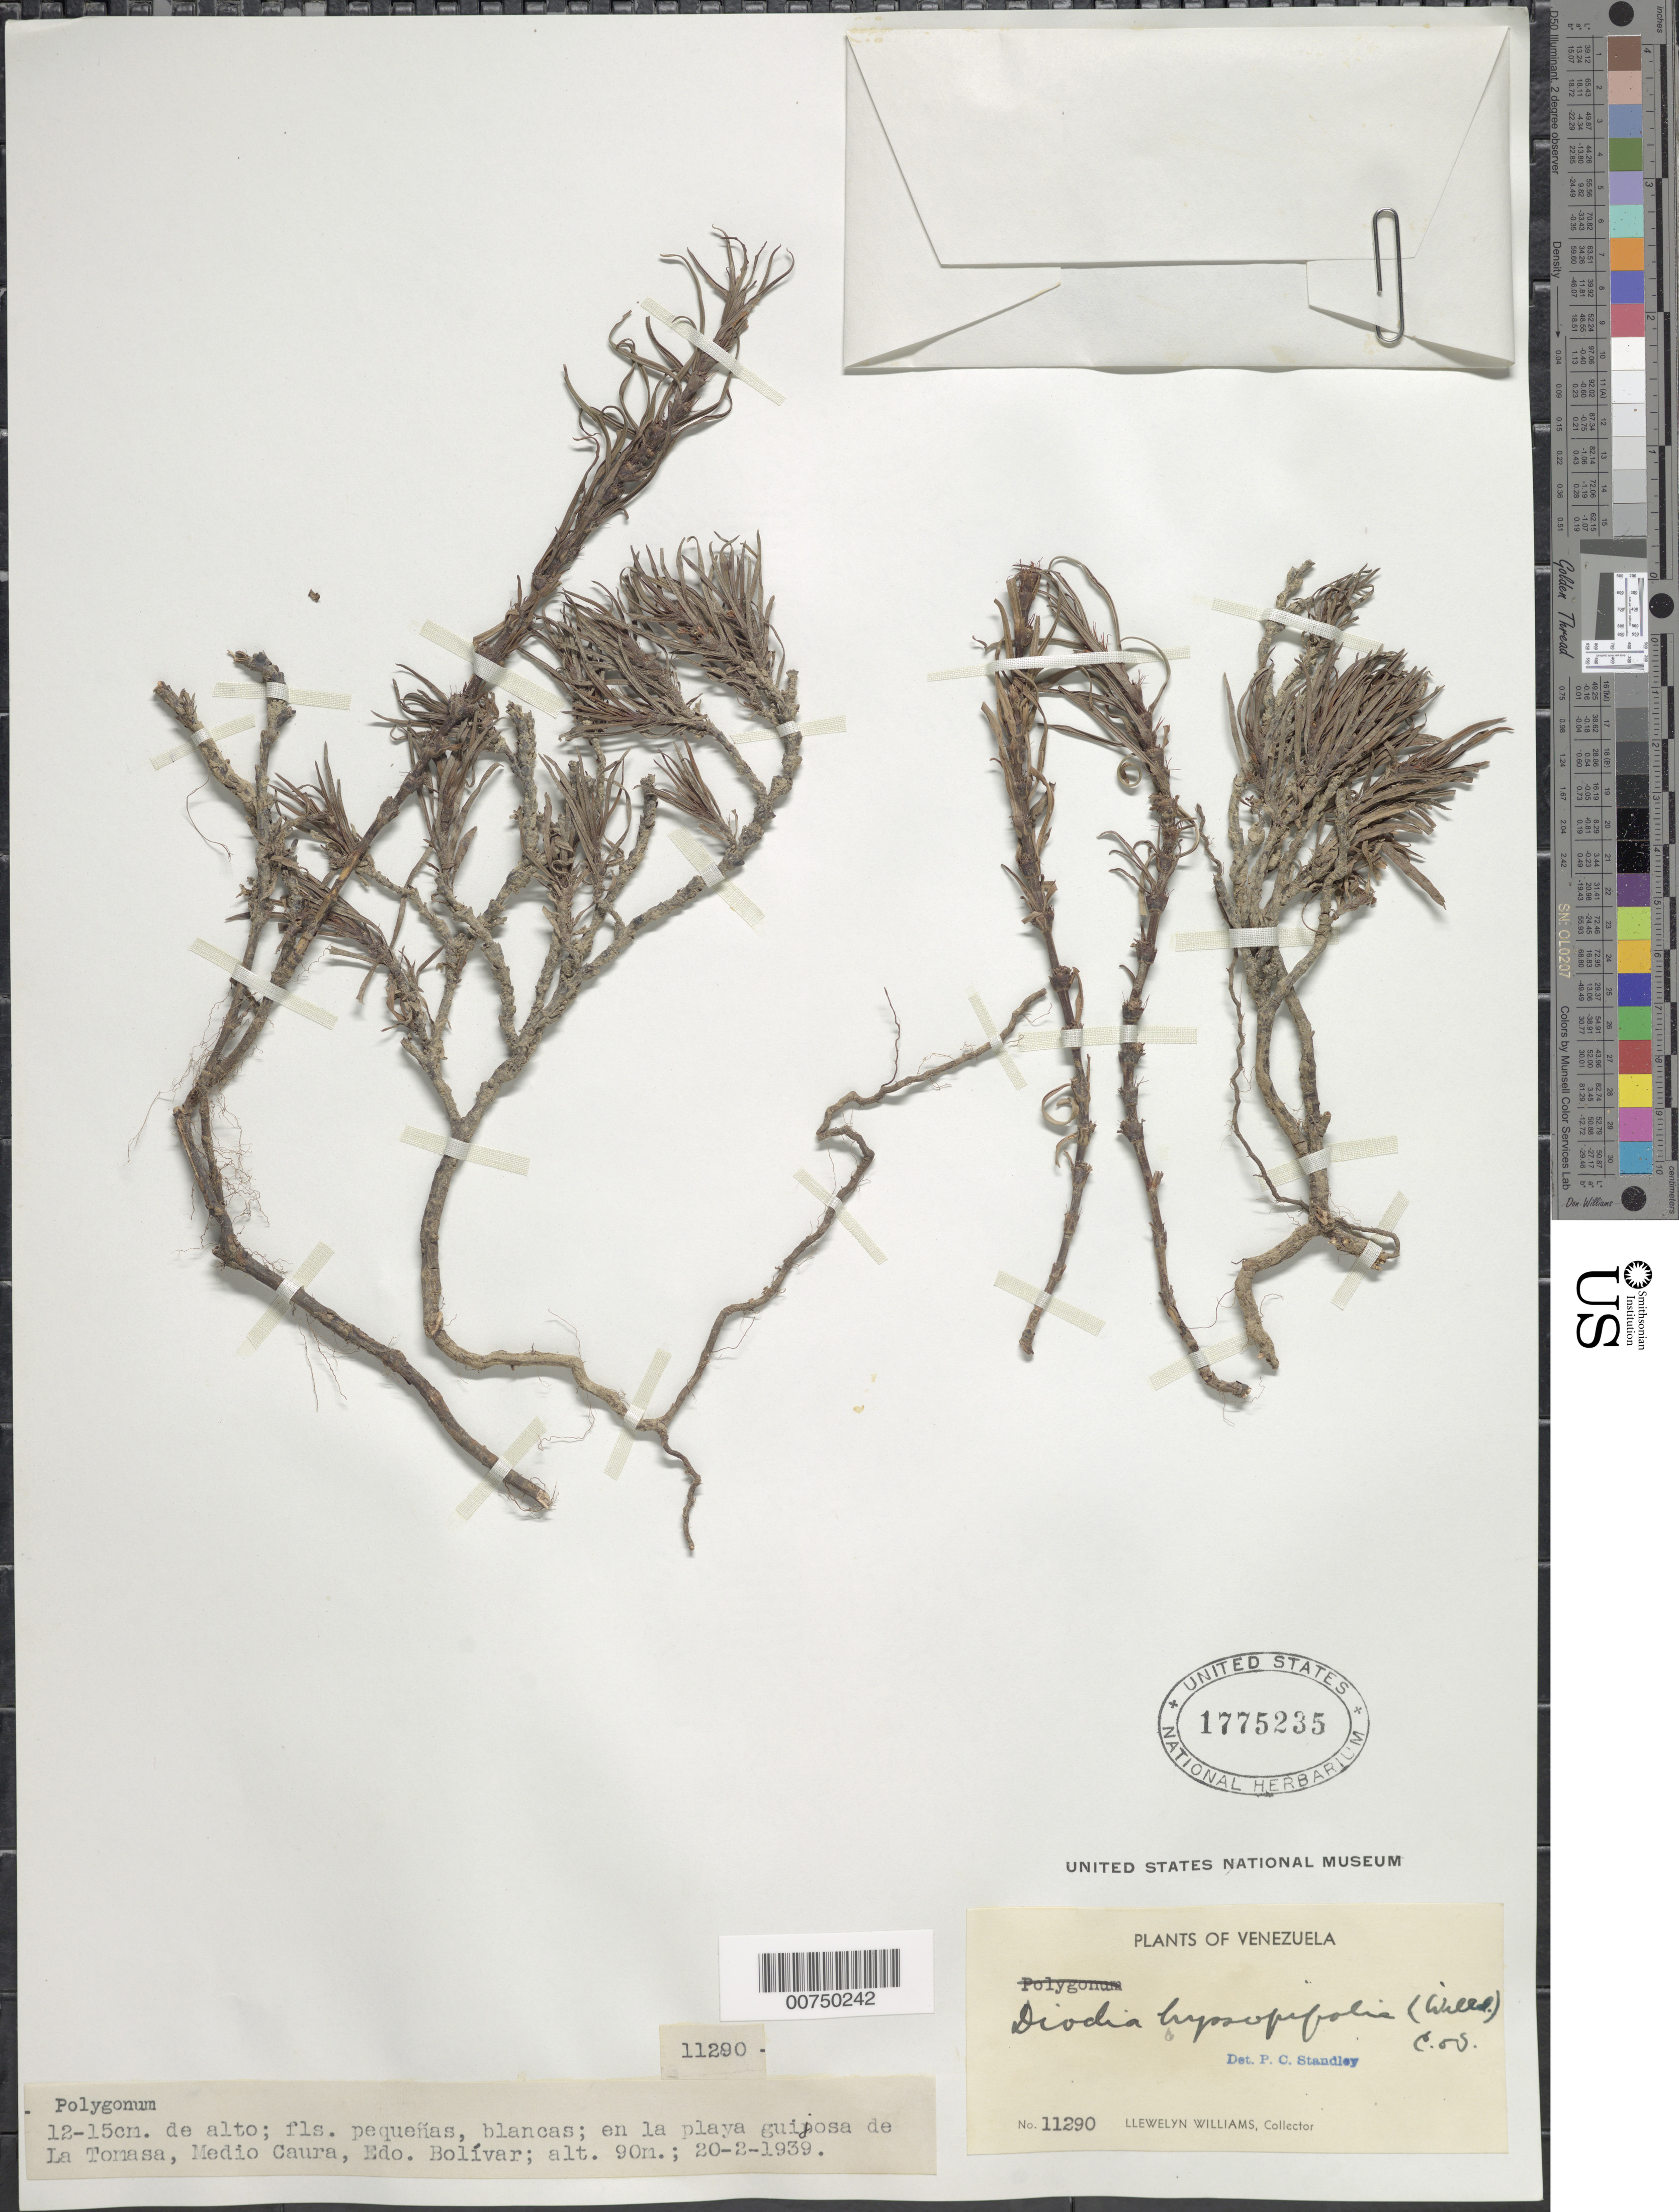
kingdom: Plantae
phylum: Tracheophyta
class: Magnoliopsida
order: Gentianales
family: Rubiaceae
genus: Diodia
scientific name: Diodia hyssopifolia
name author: (Willd. ex Roem. & Schult.) Cham. & Schltdl.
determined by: Standley, Paul C.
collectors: Ll. Williams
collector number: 11290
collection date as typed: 20-Feb-39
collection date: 1939-02-20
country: Venezuela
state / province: Bolívar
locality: La Tomasa, Medio Caura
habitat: Playa guijosa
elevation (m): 90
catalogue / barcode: US 1775235